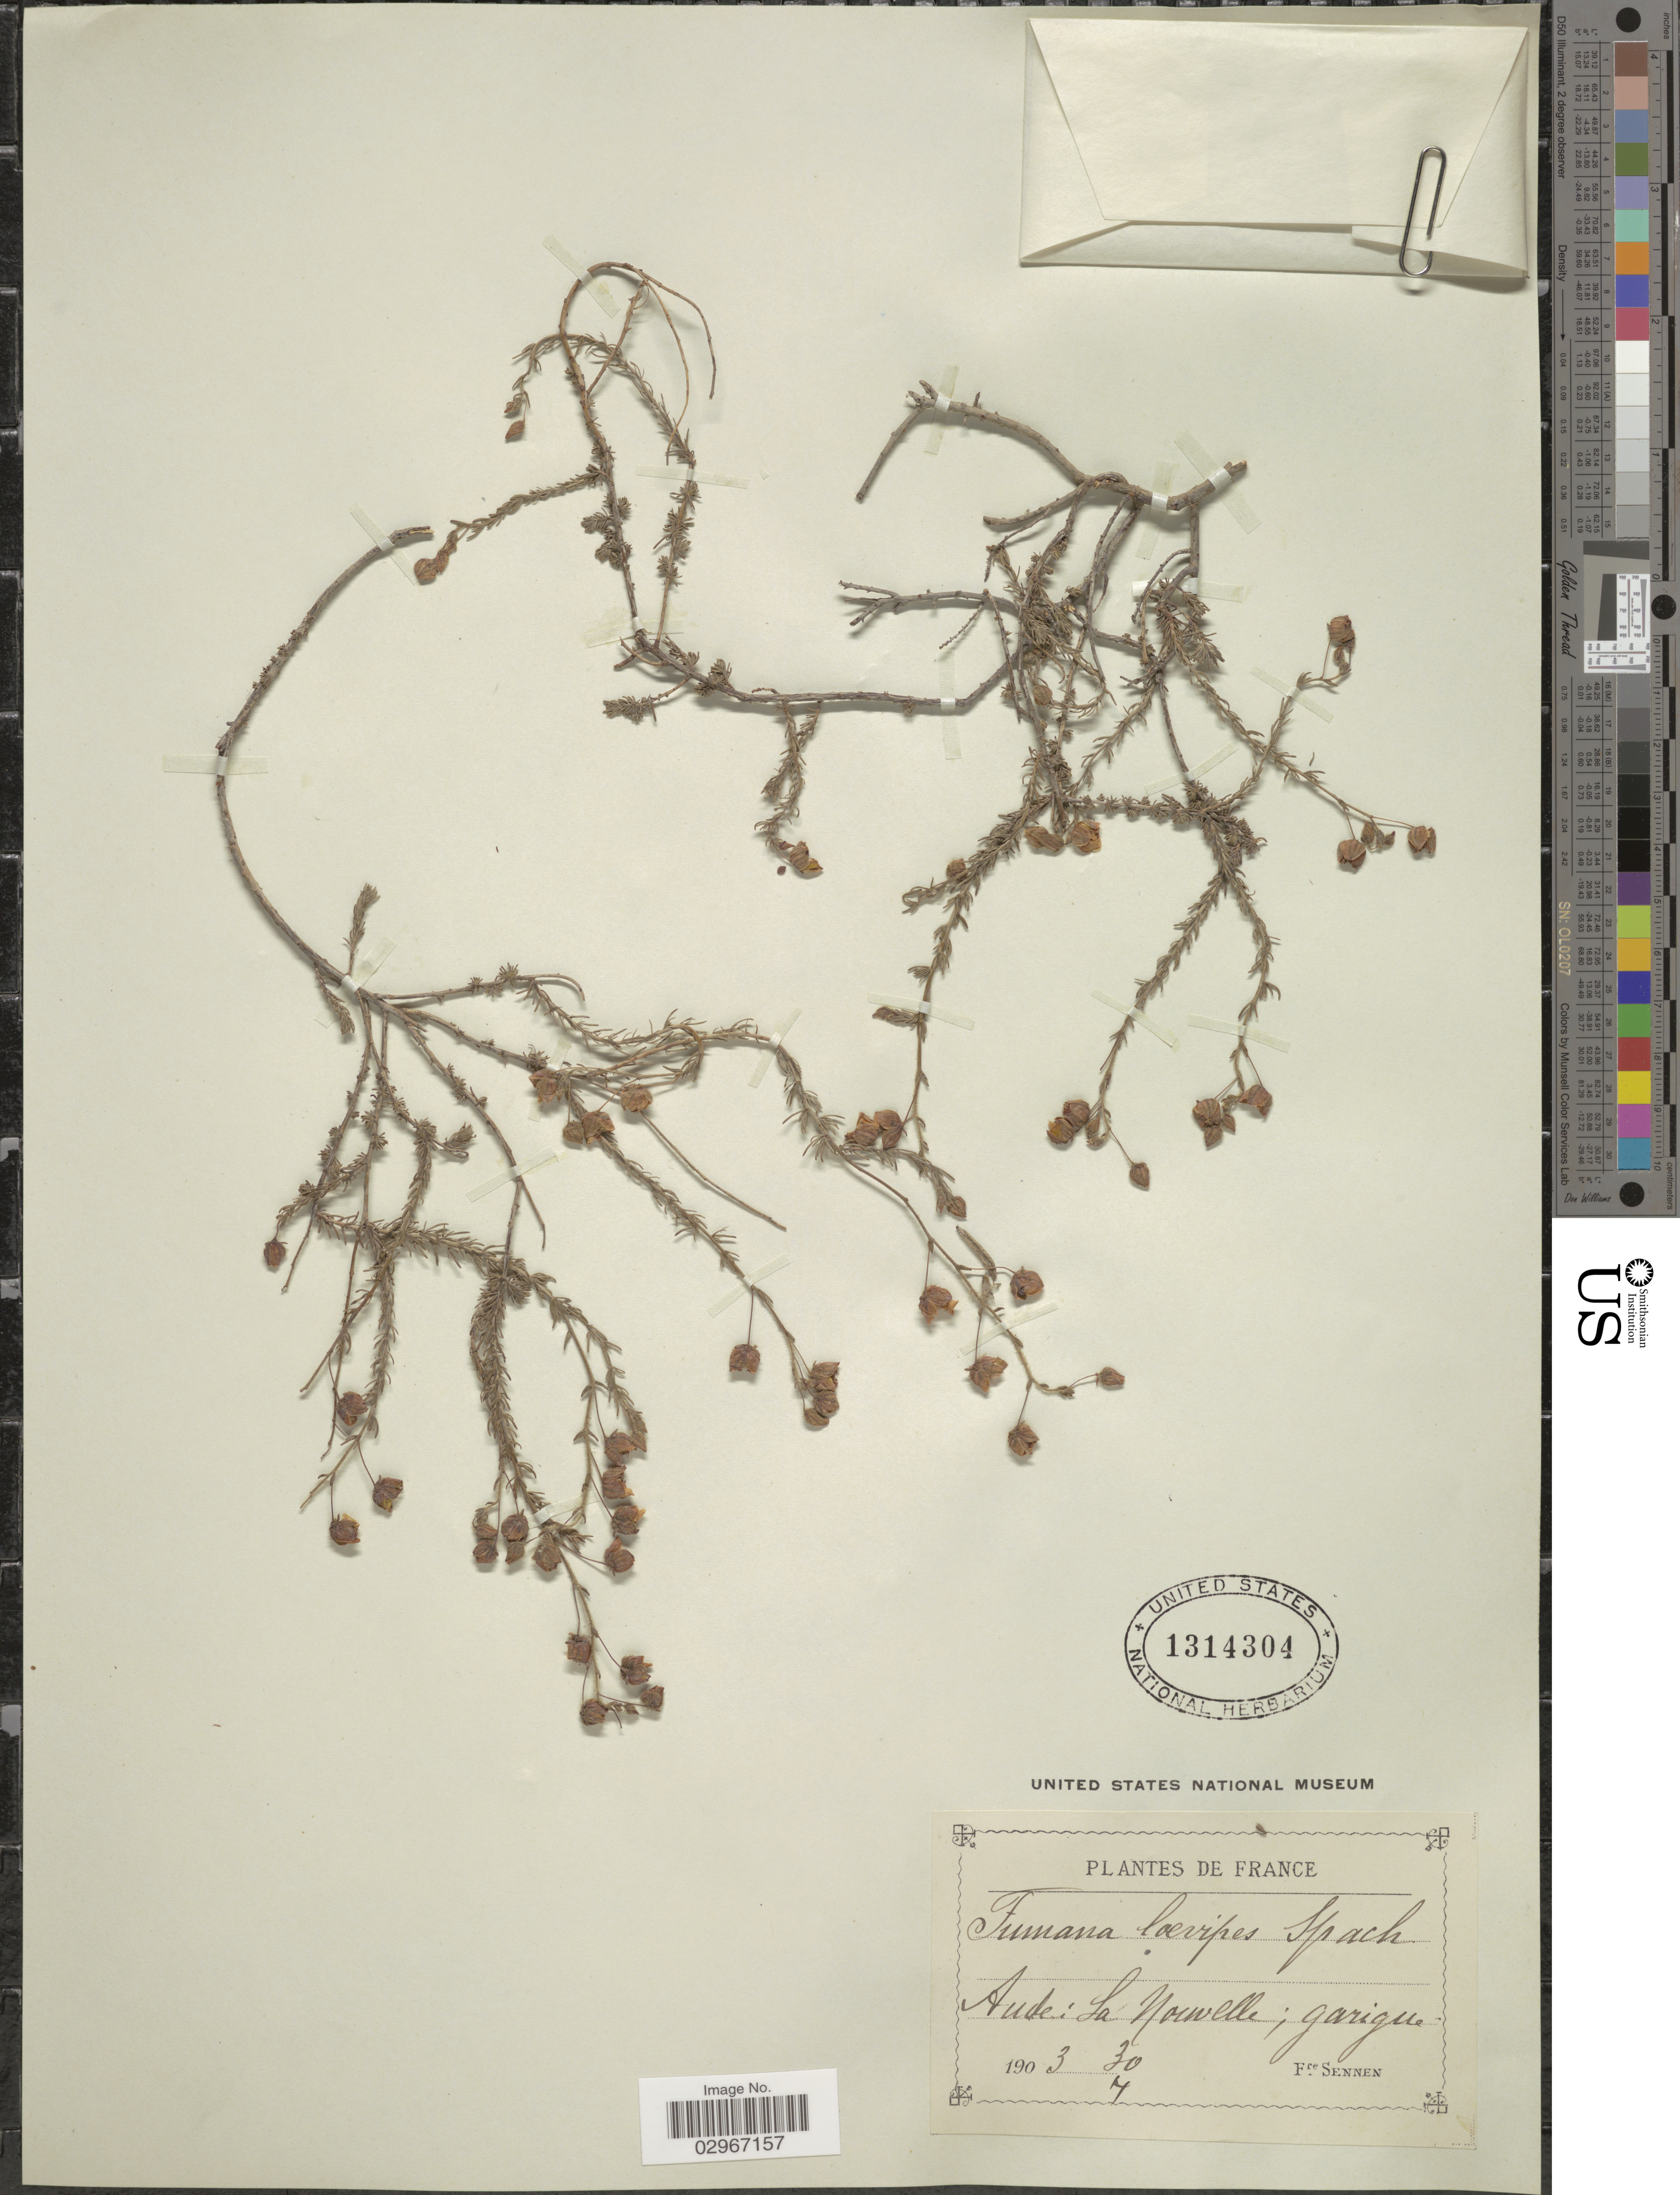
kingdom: Plantae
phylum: Tracheophyta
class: Magnoliopsida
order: Malvales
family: Cistaceae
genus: Helianthemum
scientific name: Helianthemum laevipes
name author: Pers.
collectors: E. Sennen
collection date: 1903-04-30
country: France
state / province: Occitanie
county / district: Aude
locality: Aude: La Norwelle; garigue. [interpreted]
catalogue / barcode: US 1314304